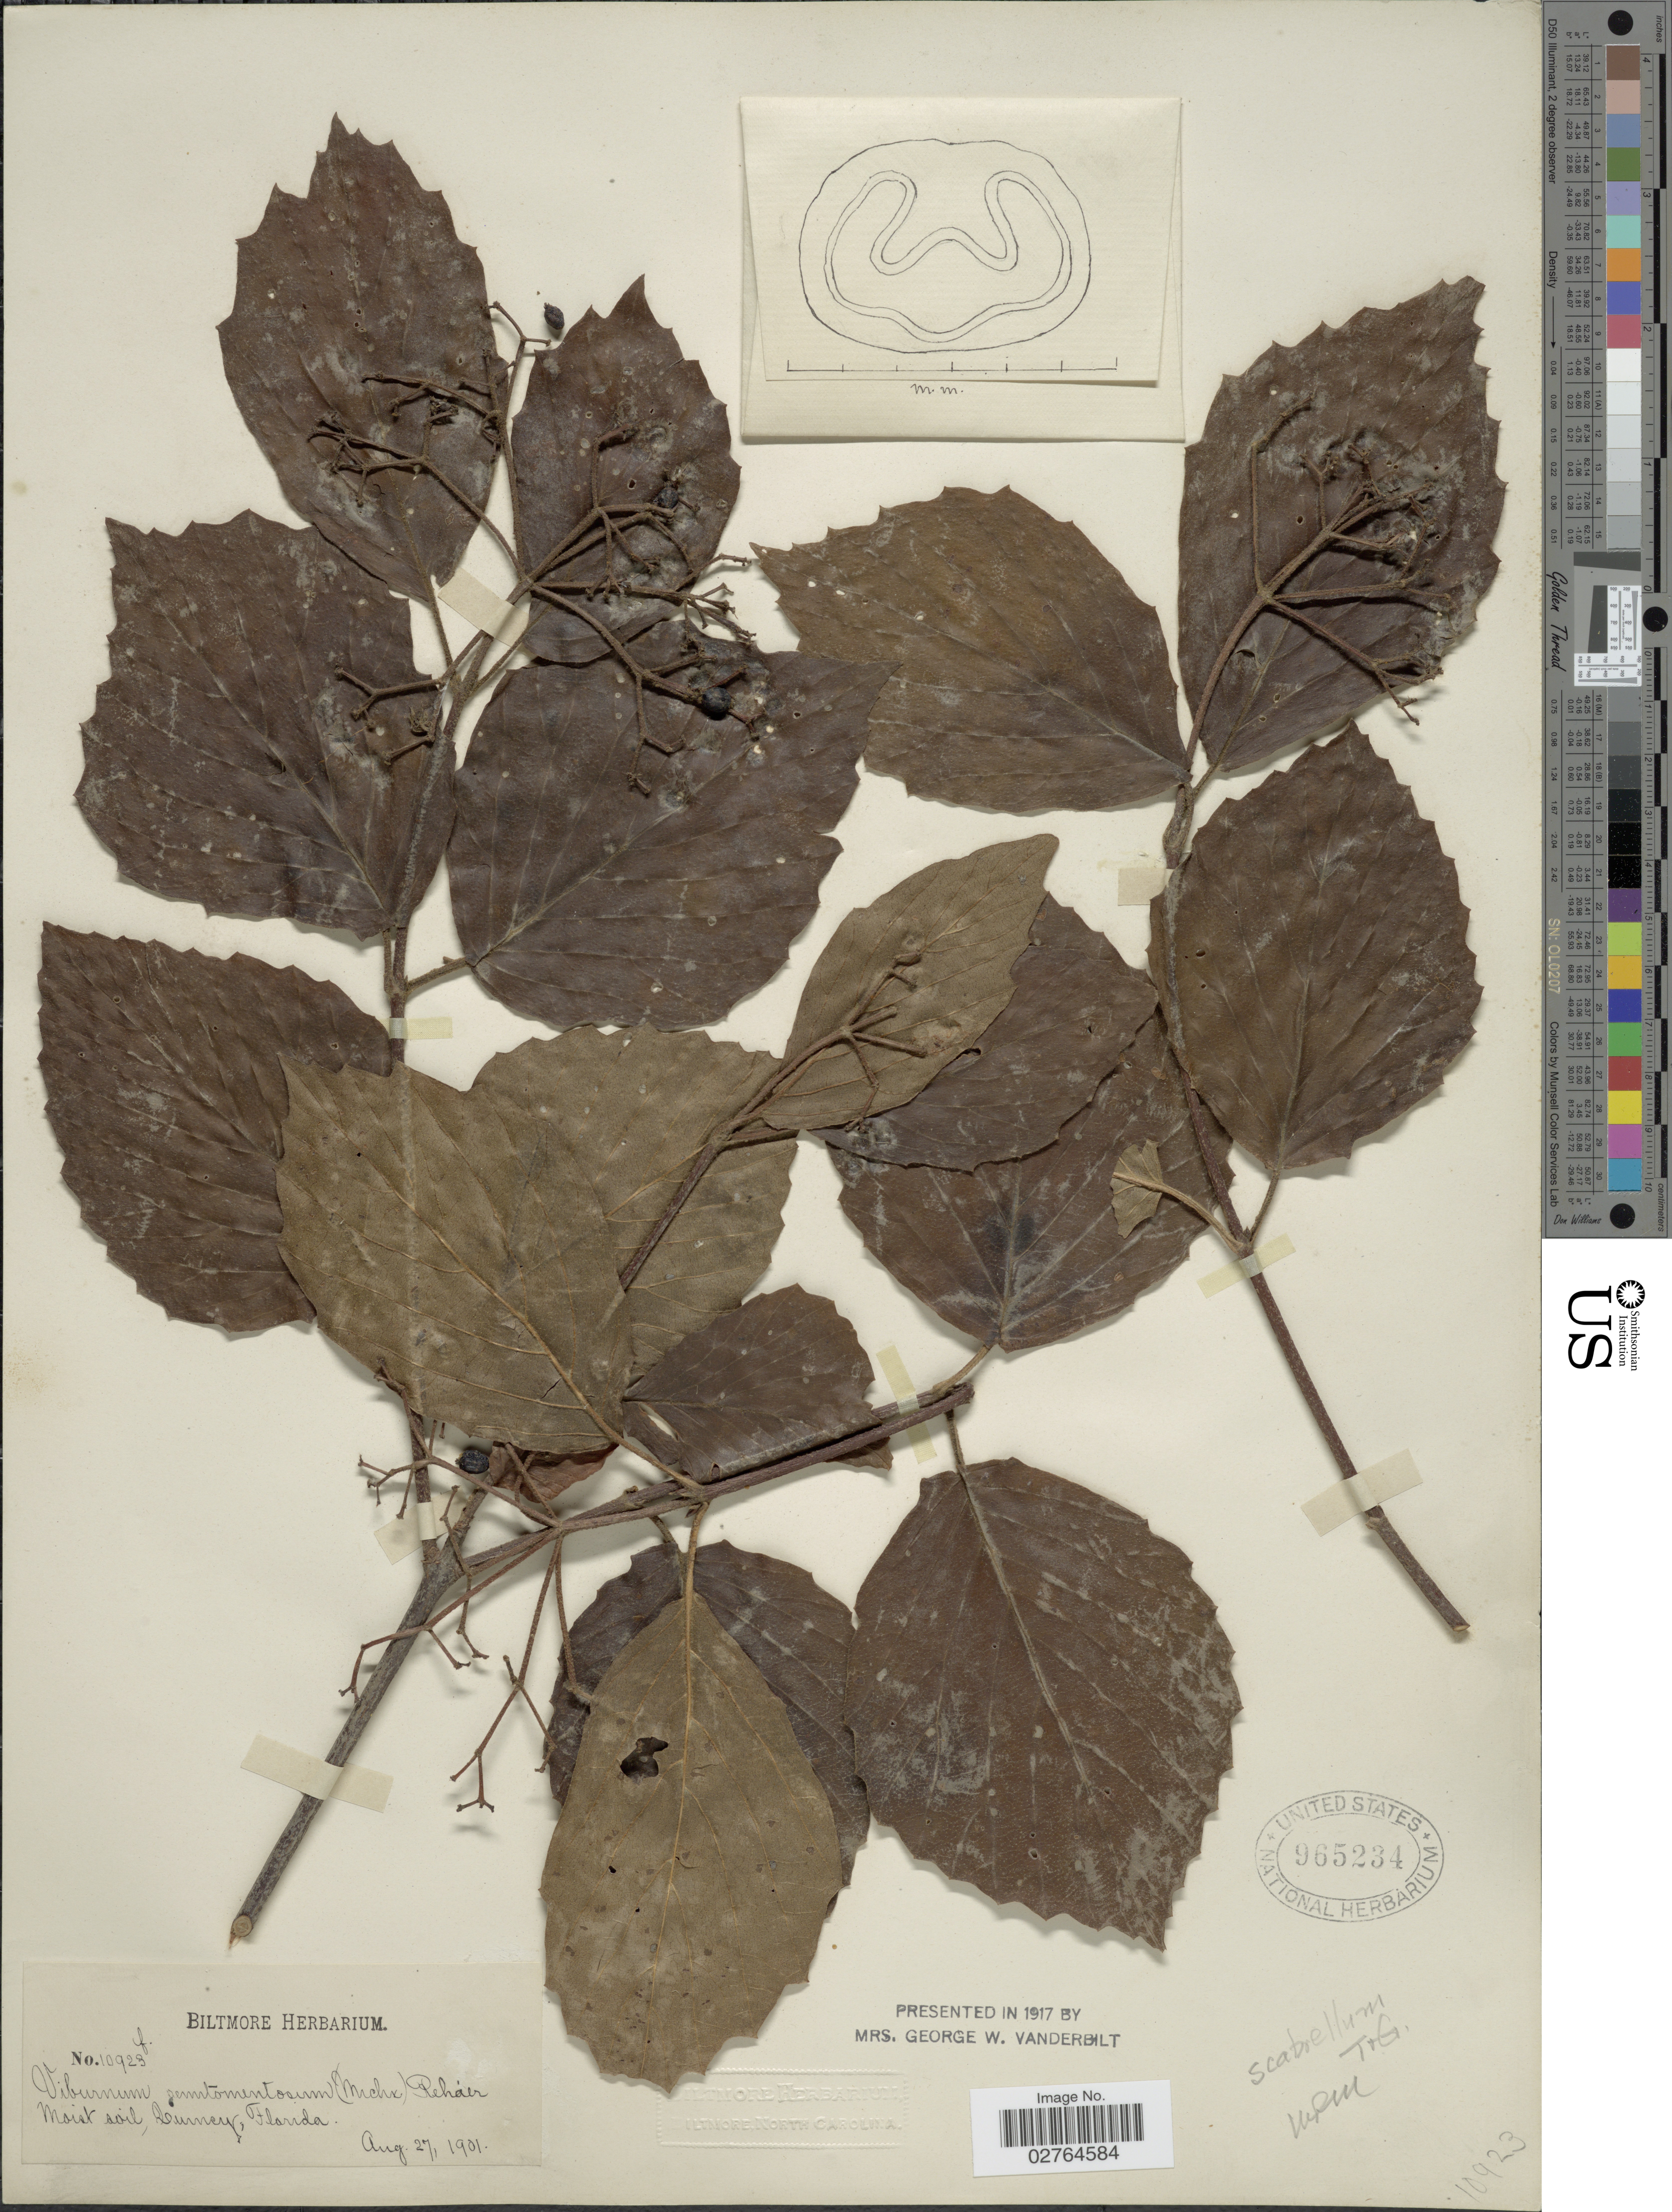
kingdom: Plantae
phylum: Tracheophyta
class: Magnoliopsida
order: Dipsacales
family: Viburnaceae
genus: Viburnum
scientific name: Viburnum semitomentosum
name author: (Michx.) Rehder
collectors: ex herb. Biltmore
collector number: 10923f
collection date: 1901-08-27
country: United States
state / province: Florida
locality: Quincy.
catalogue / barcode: US 965234